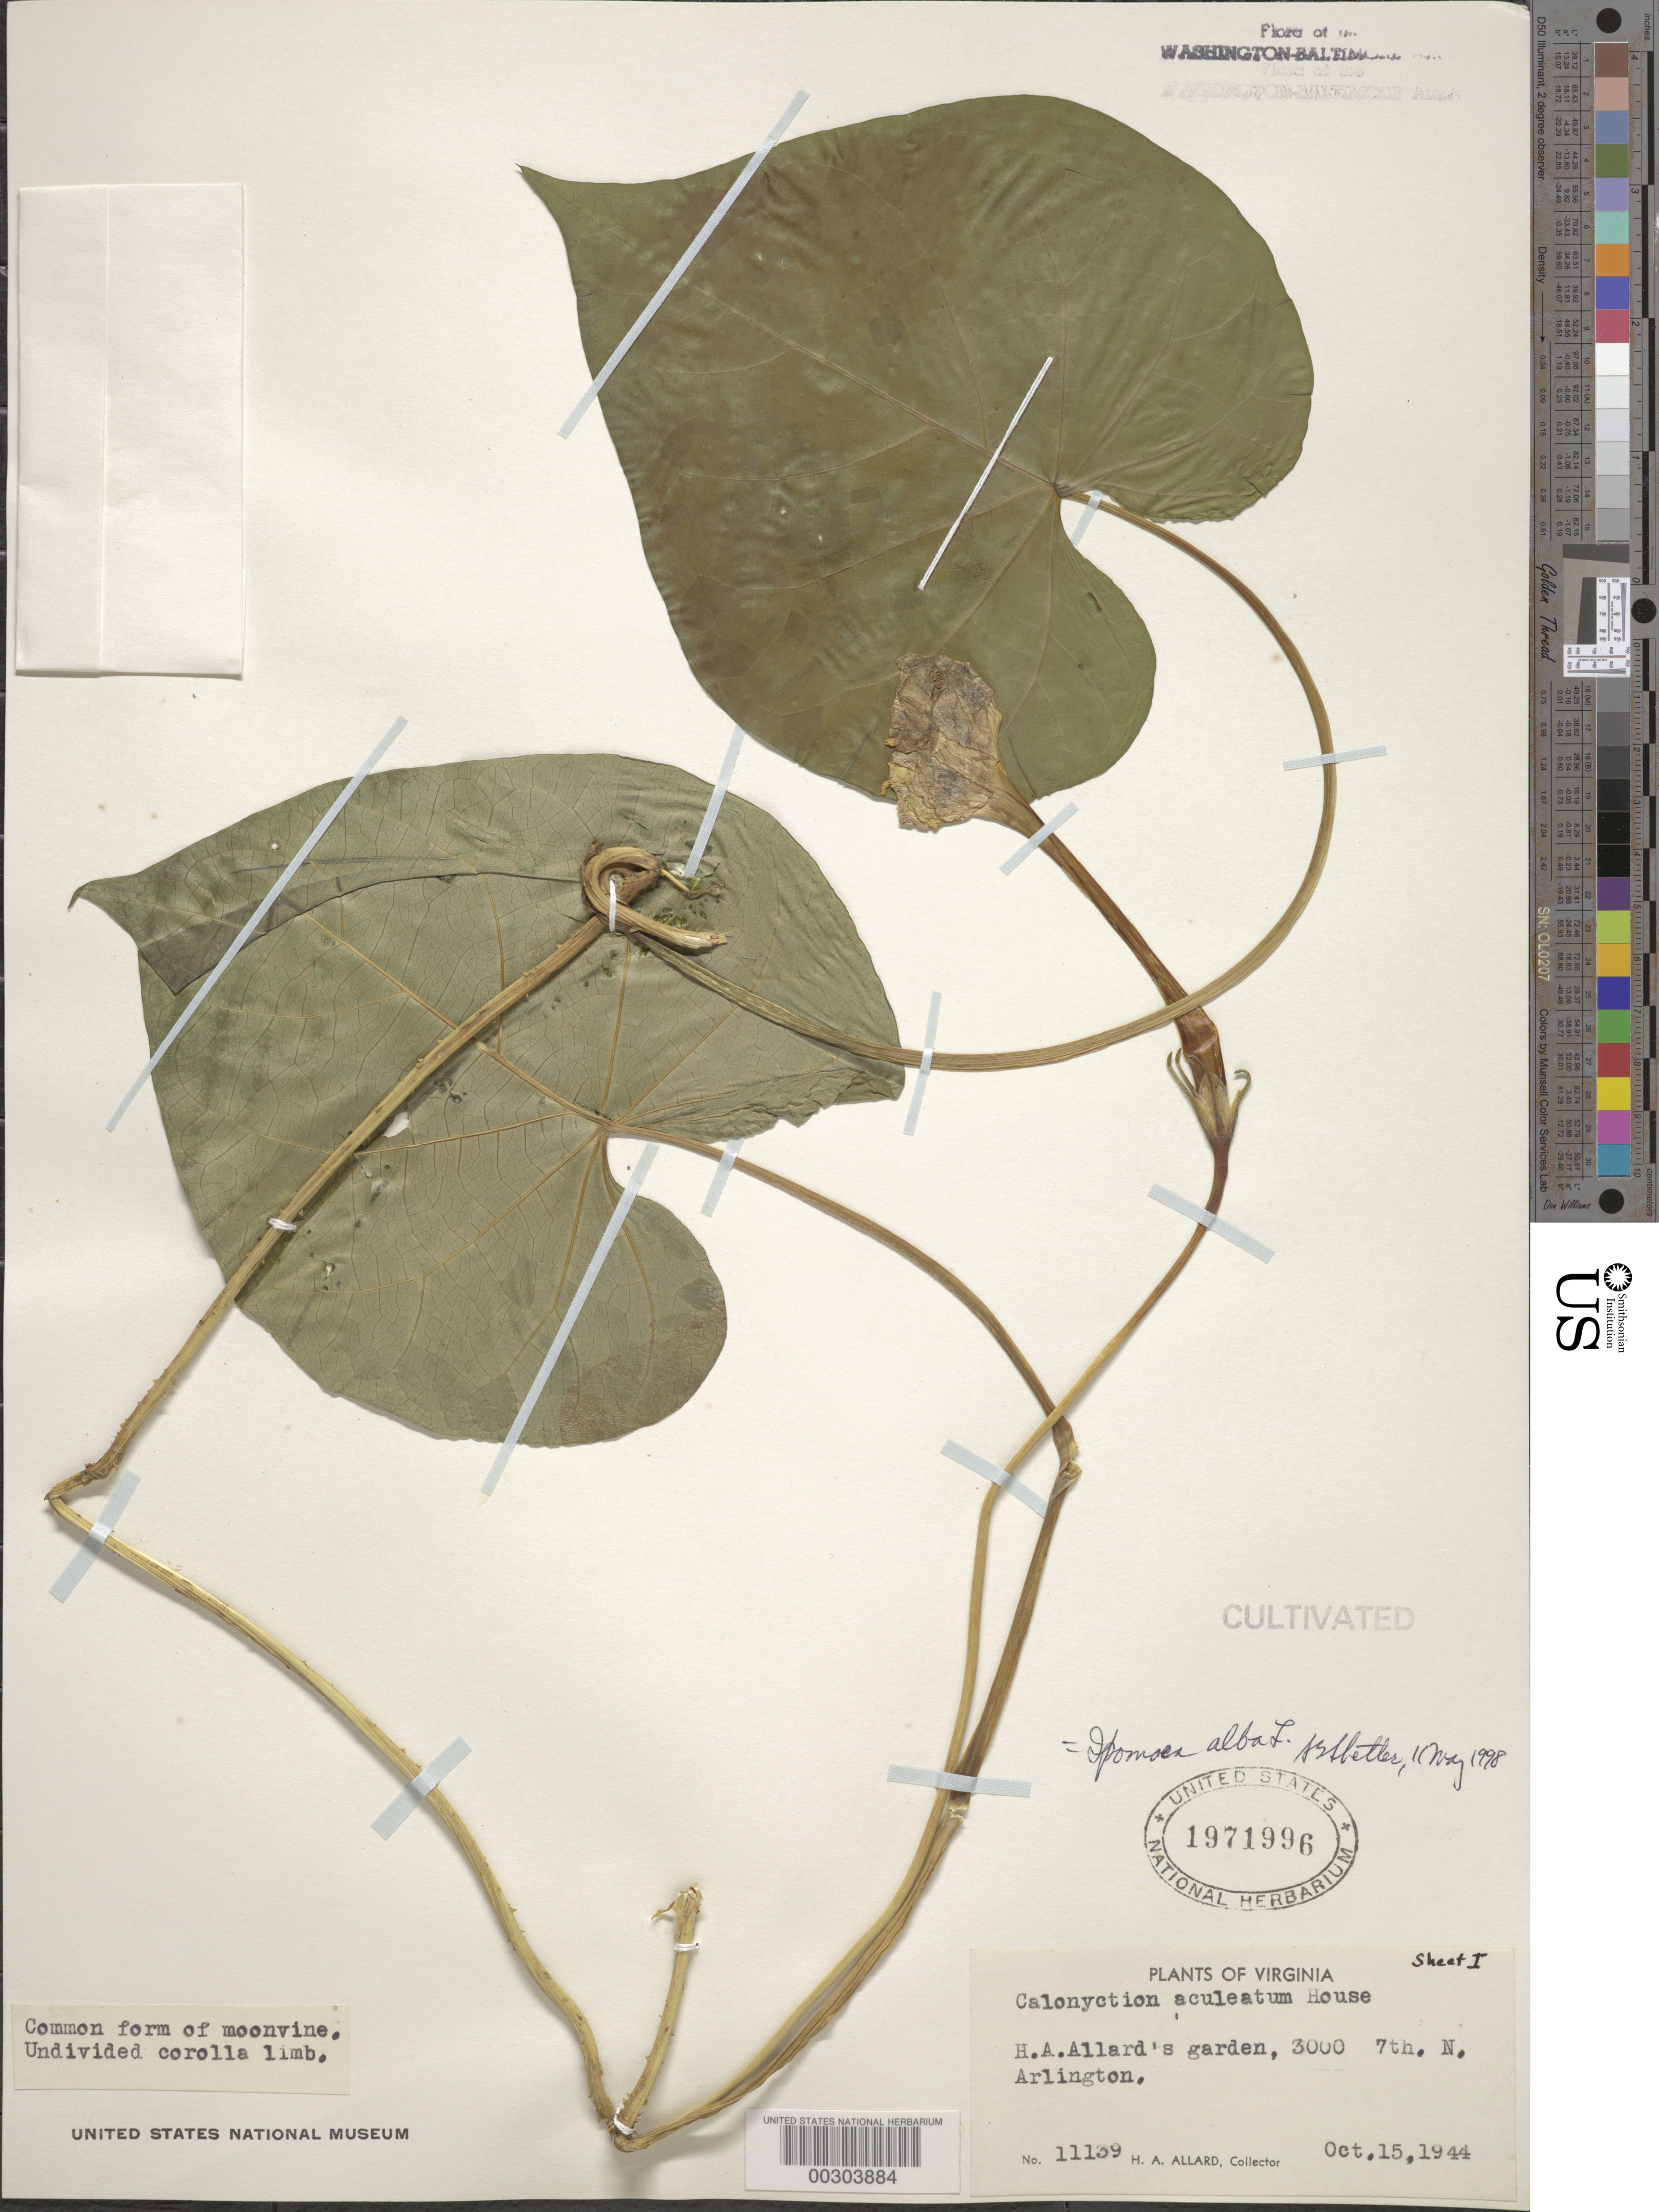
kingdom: Plantae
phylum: Tracheophyta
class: Magnoliopsida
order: Solanales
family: Convolvulaceae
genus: Ipomoea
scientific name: Ipomoea alba L.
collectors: H. A. Allard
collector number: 11139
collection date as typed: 15 Oct 1944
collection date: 1944-10-15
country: United States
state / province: Virginia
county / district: Arlington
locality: Arlington, 3000 7th St N, H.A. Allard's garden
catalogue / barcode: US 1971996